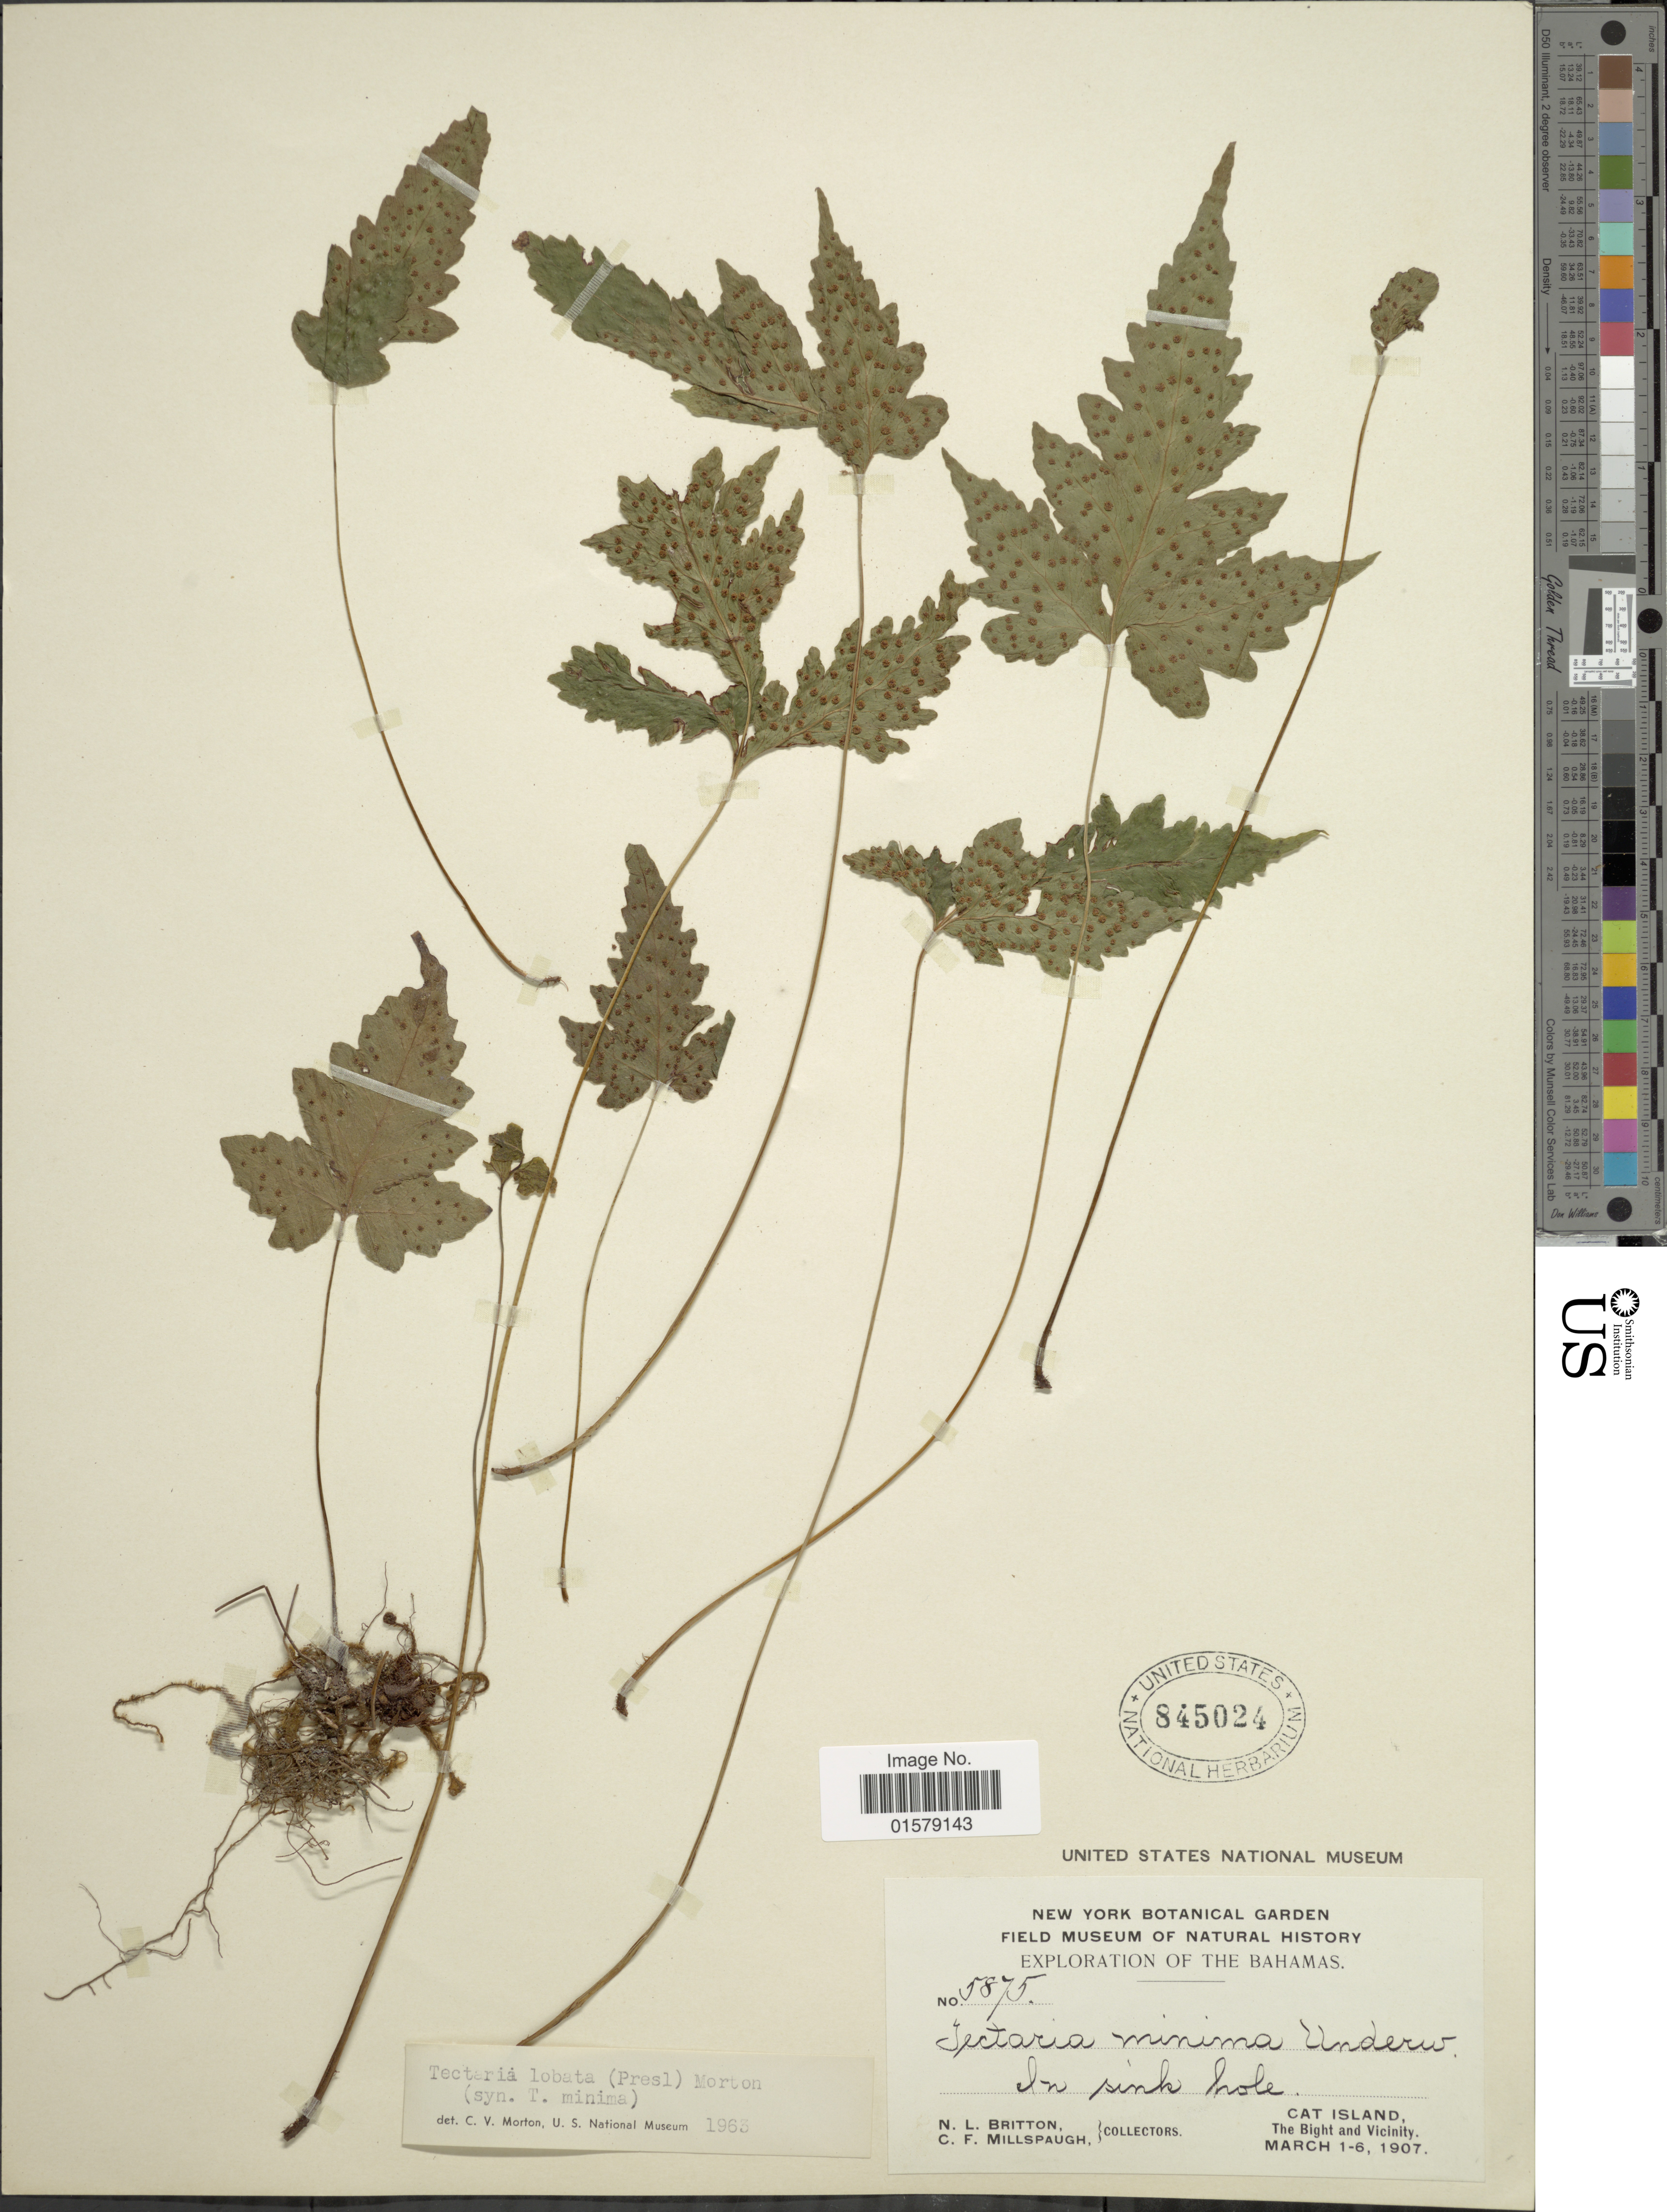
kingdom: Plantae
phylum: Tracheophyta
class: Polypodiopsida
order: Polypodiales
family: Tectariaceae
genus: Tectaria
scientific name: Tectaria fimbriata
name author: (Willd.) Lourteig & Proctor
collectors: N. Britton & C. F. Millspaugh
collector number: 5875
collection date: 1907-03-01/1907-03-06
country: Bahamas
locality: Cat Island, The Bight and Vicinity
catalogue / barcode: US 845024